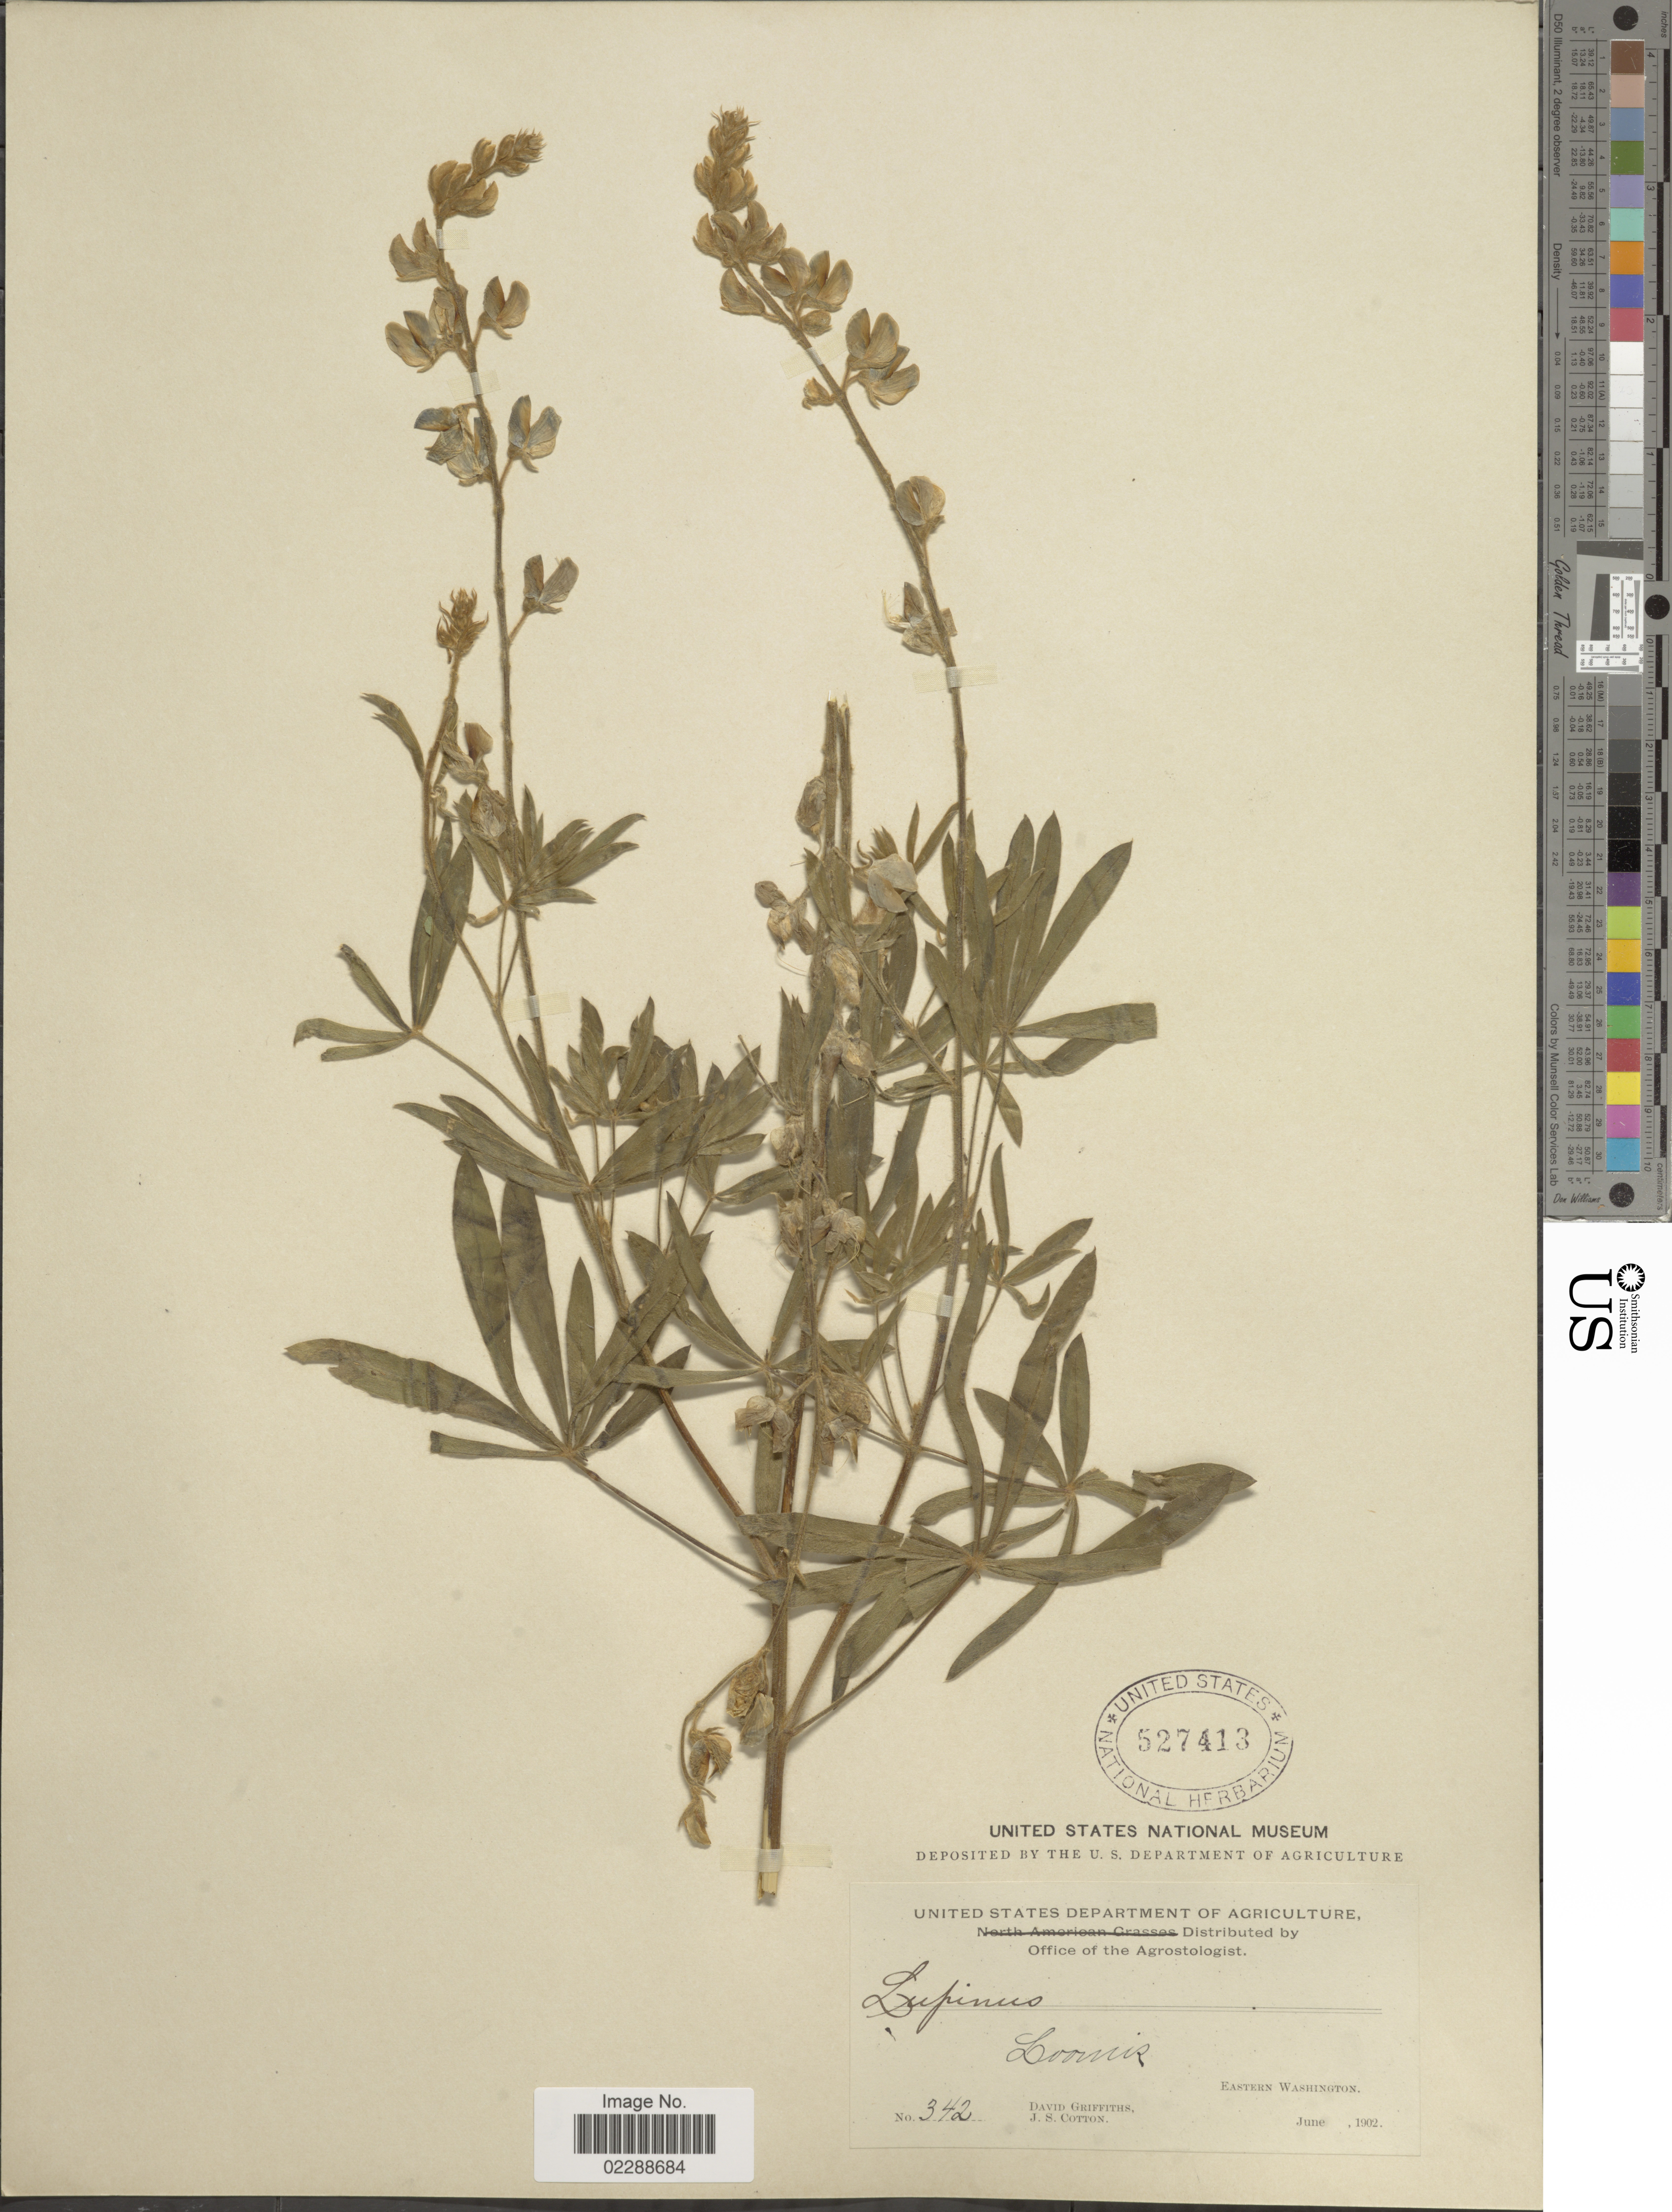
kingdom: Plantae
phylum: Tracheophyta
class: Magnoliopsida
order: Fabales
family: Fabaceae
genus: Lupinus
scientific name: Lupinus sp.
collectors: D. Griffiths & J. S. Cotton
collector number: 342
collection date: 1902-06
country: United States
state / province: Washington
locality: Eastern Washington, Loomir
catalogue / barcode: US 527413